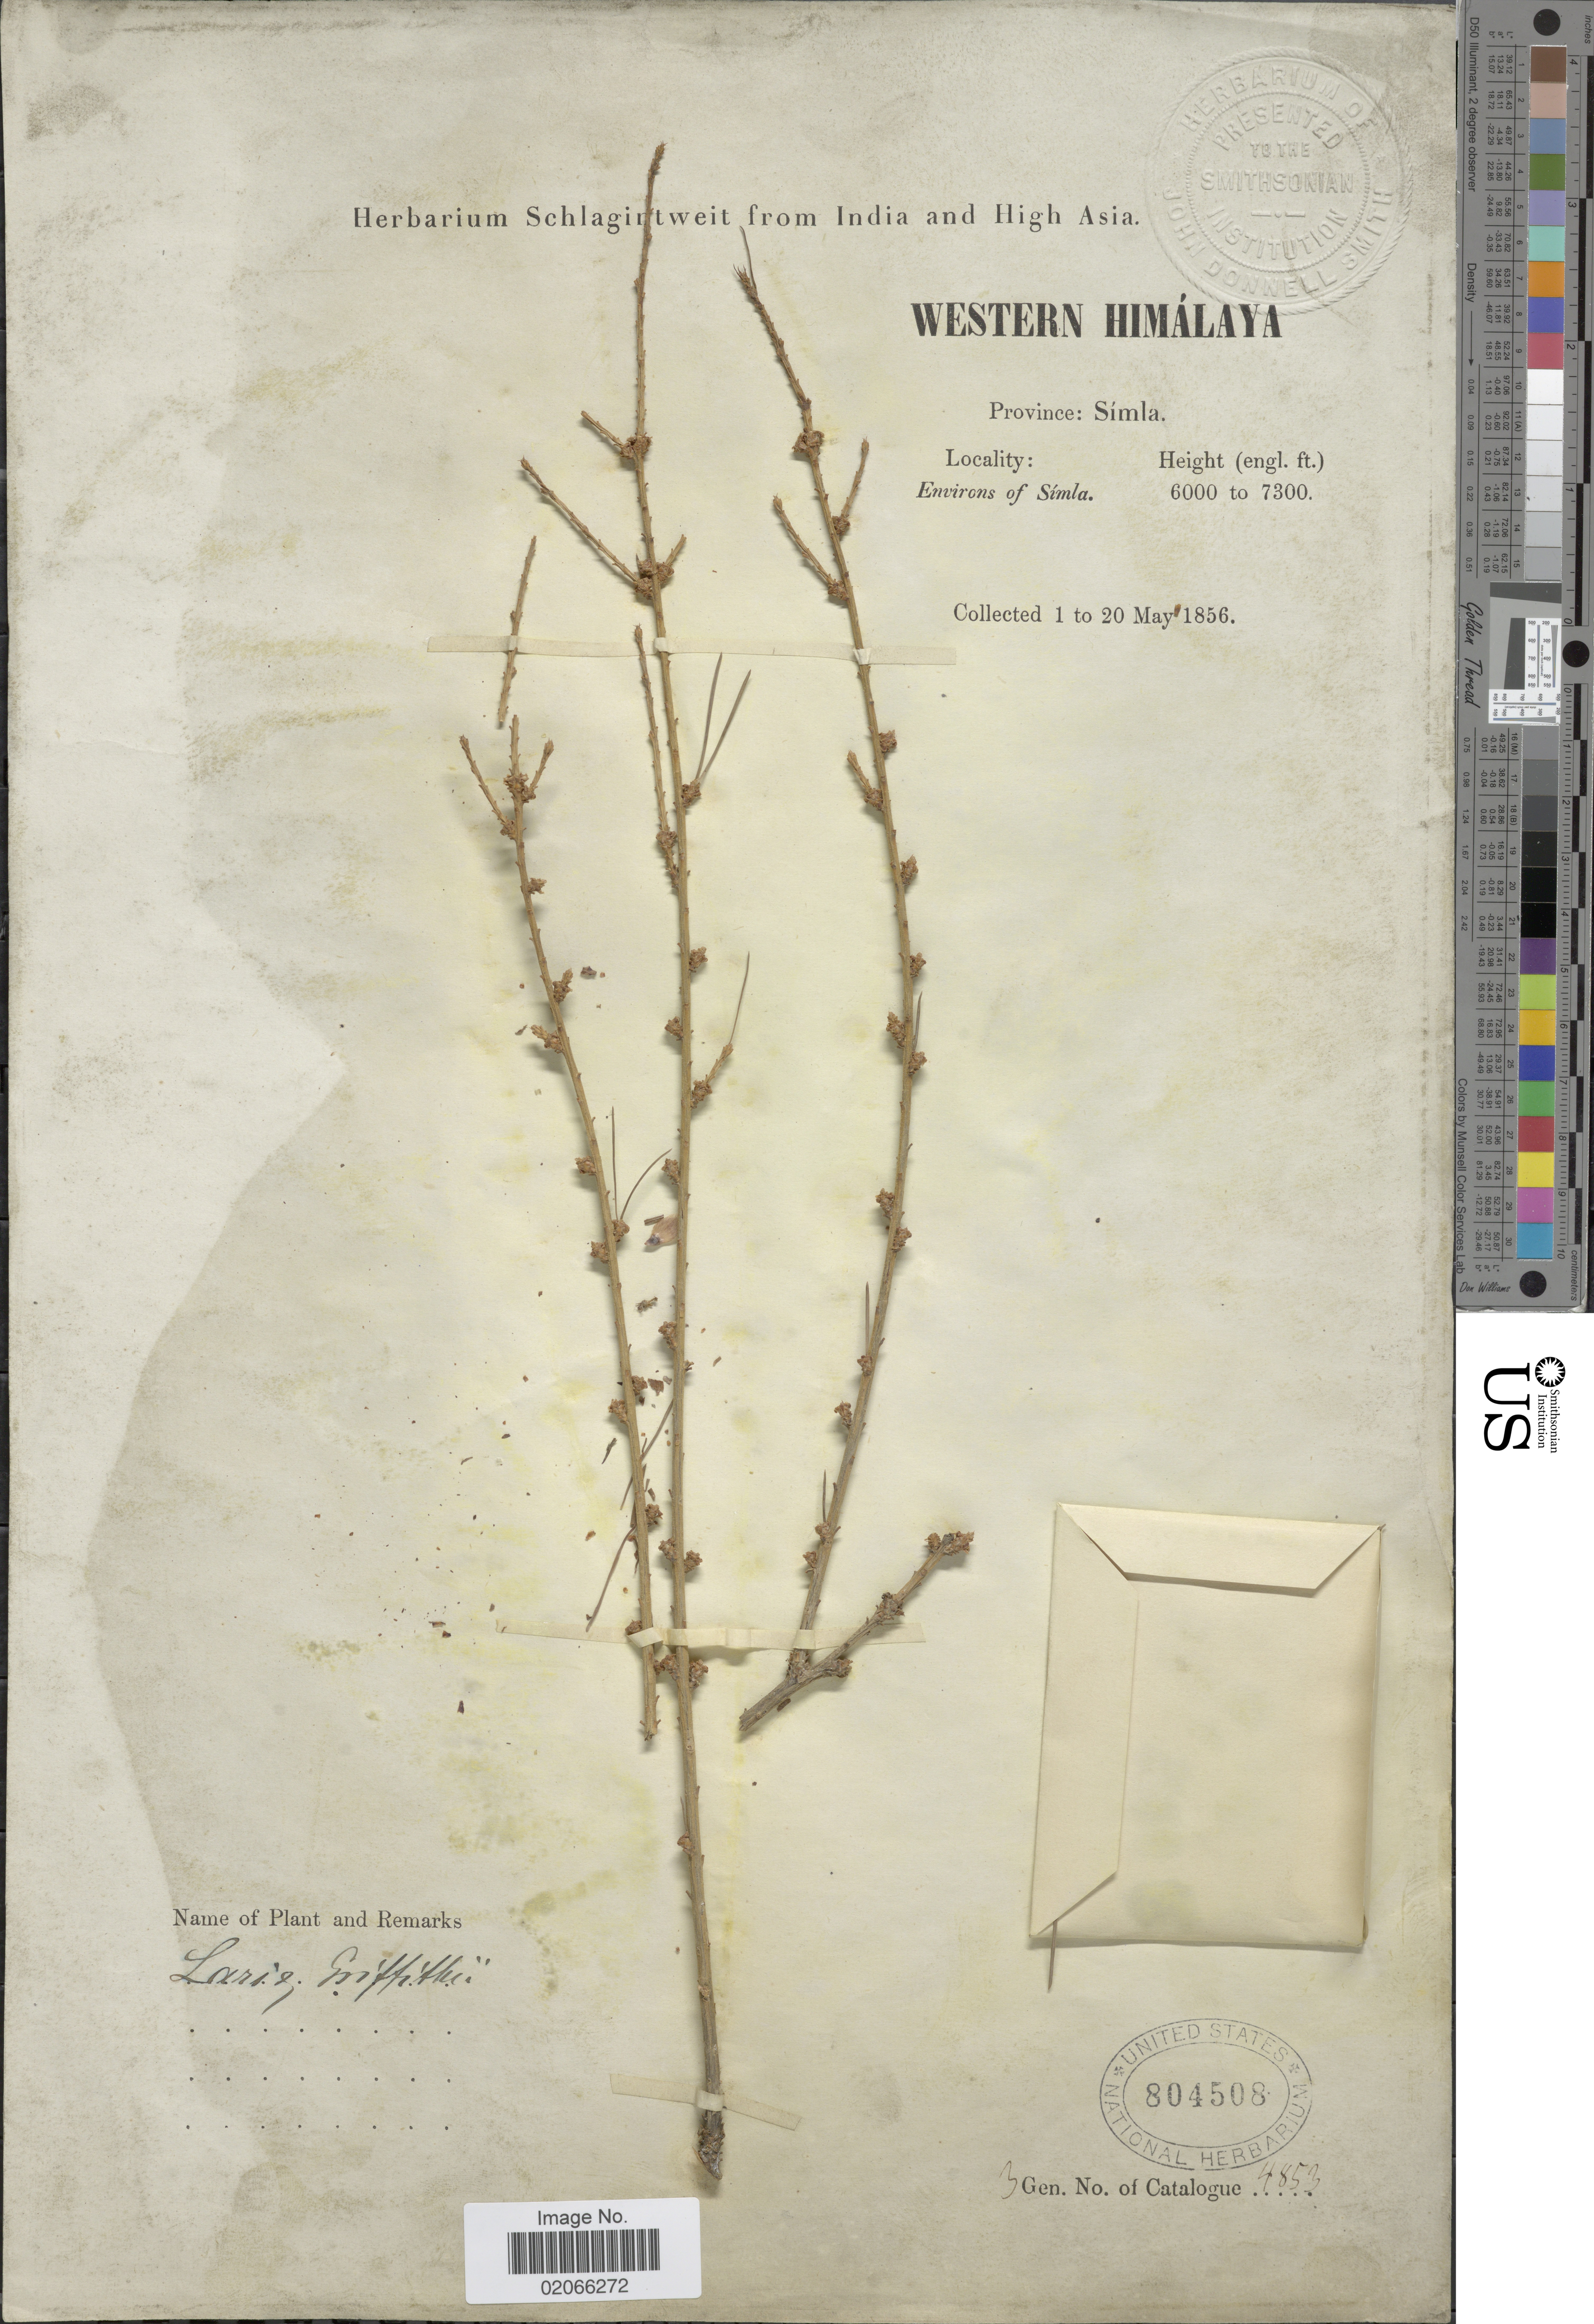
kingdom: Plantae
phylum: Tracheophyta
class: Pinopsida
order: Pinales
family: Pinaceae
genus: Larix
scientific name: Larix griffithii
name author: Hook. f.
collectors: ex herb. Schlagintweit from India and High Asia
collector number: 4853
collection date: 1856-05-01/1856-05-20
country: India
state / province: Himachal Pradesh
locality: Western Himalaya, Simla, envrions of Simla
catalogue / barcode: US 804508